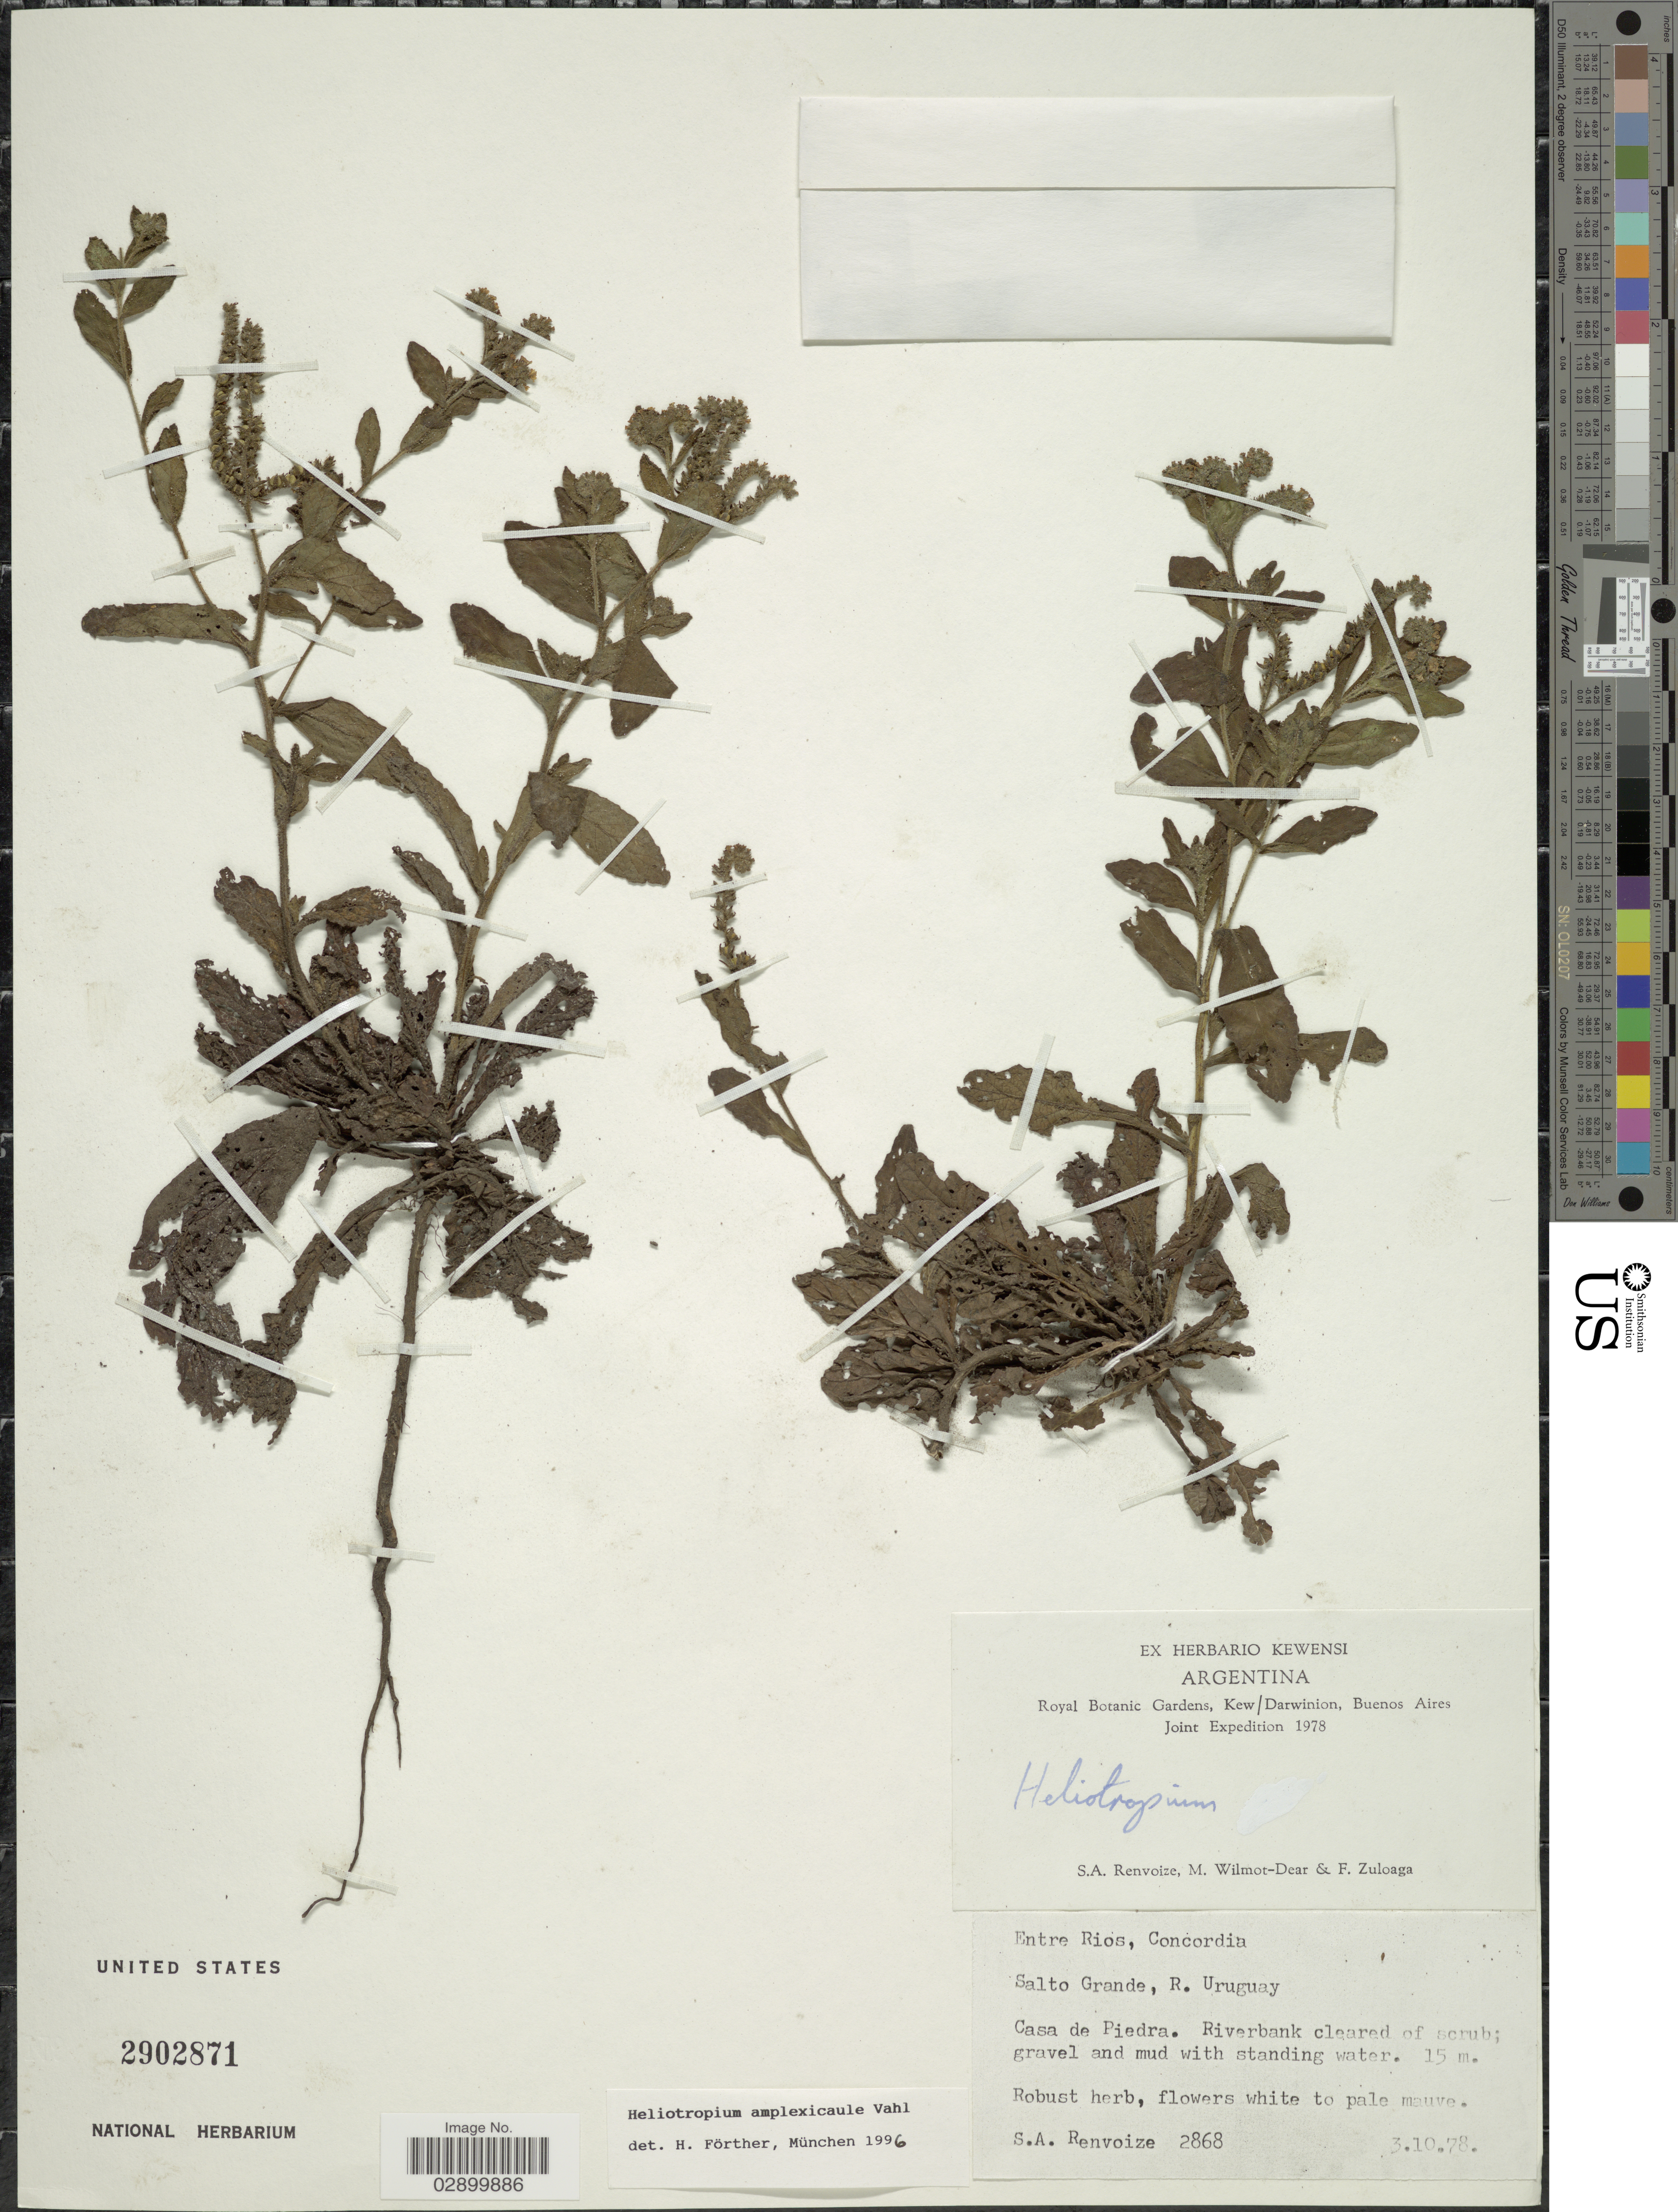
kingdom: Plantae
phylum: Tracheophyta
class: Magnoliopsida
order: Boraginales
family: Heliotropiaceae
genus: Heliotropium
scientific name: Heliotropium amplexicaule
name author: Vahl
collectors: S. A. Renvoize, M. Wilmot-Dear & F. Zuloaga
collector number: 2868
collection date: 1978-10-03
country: Argentina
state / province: Entre Rios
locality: Concordia. Salto Grande, R. Uruguay. Casa de Piedra.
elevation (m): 15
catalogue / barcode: US 2902871